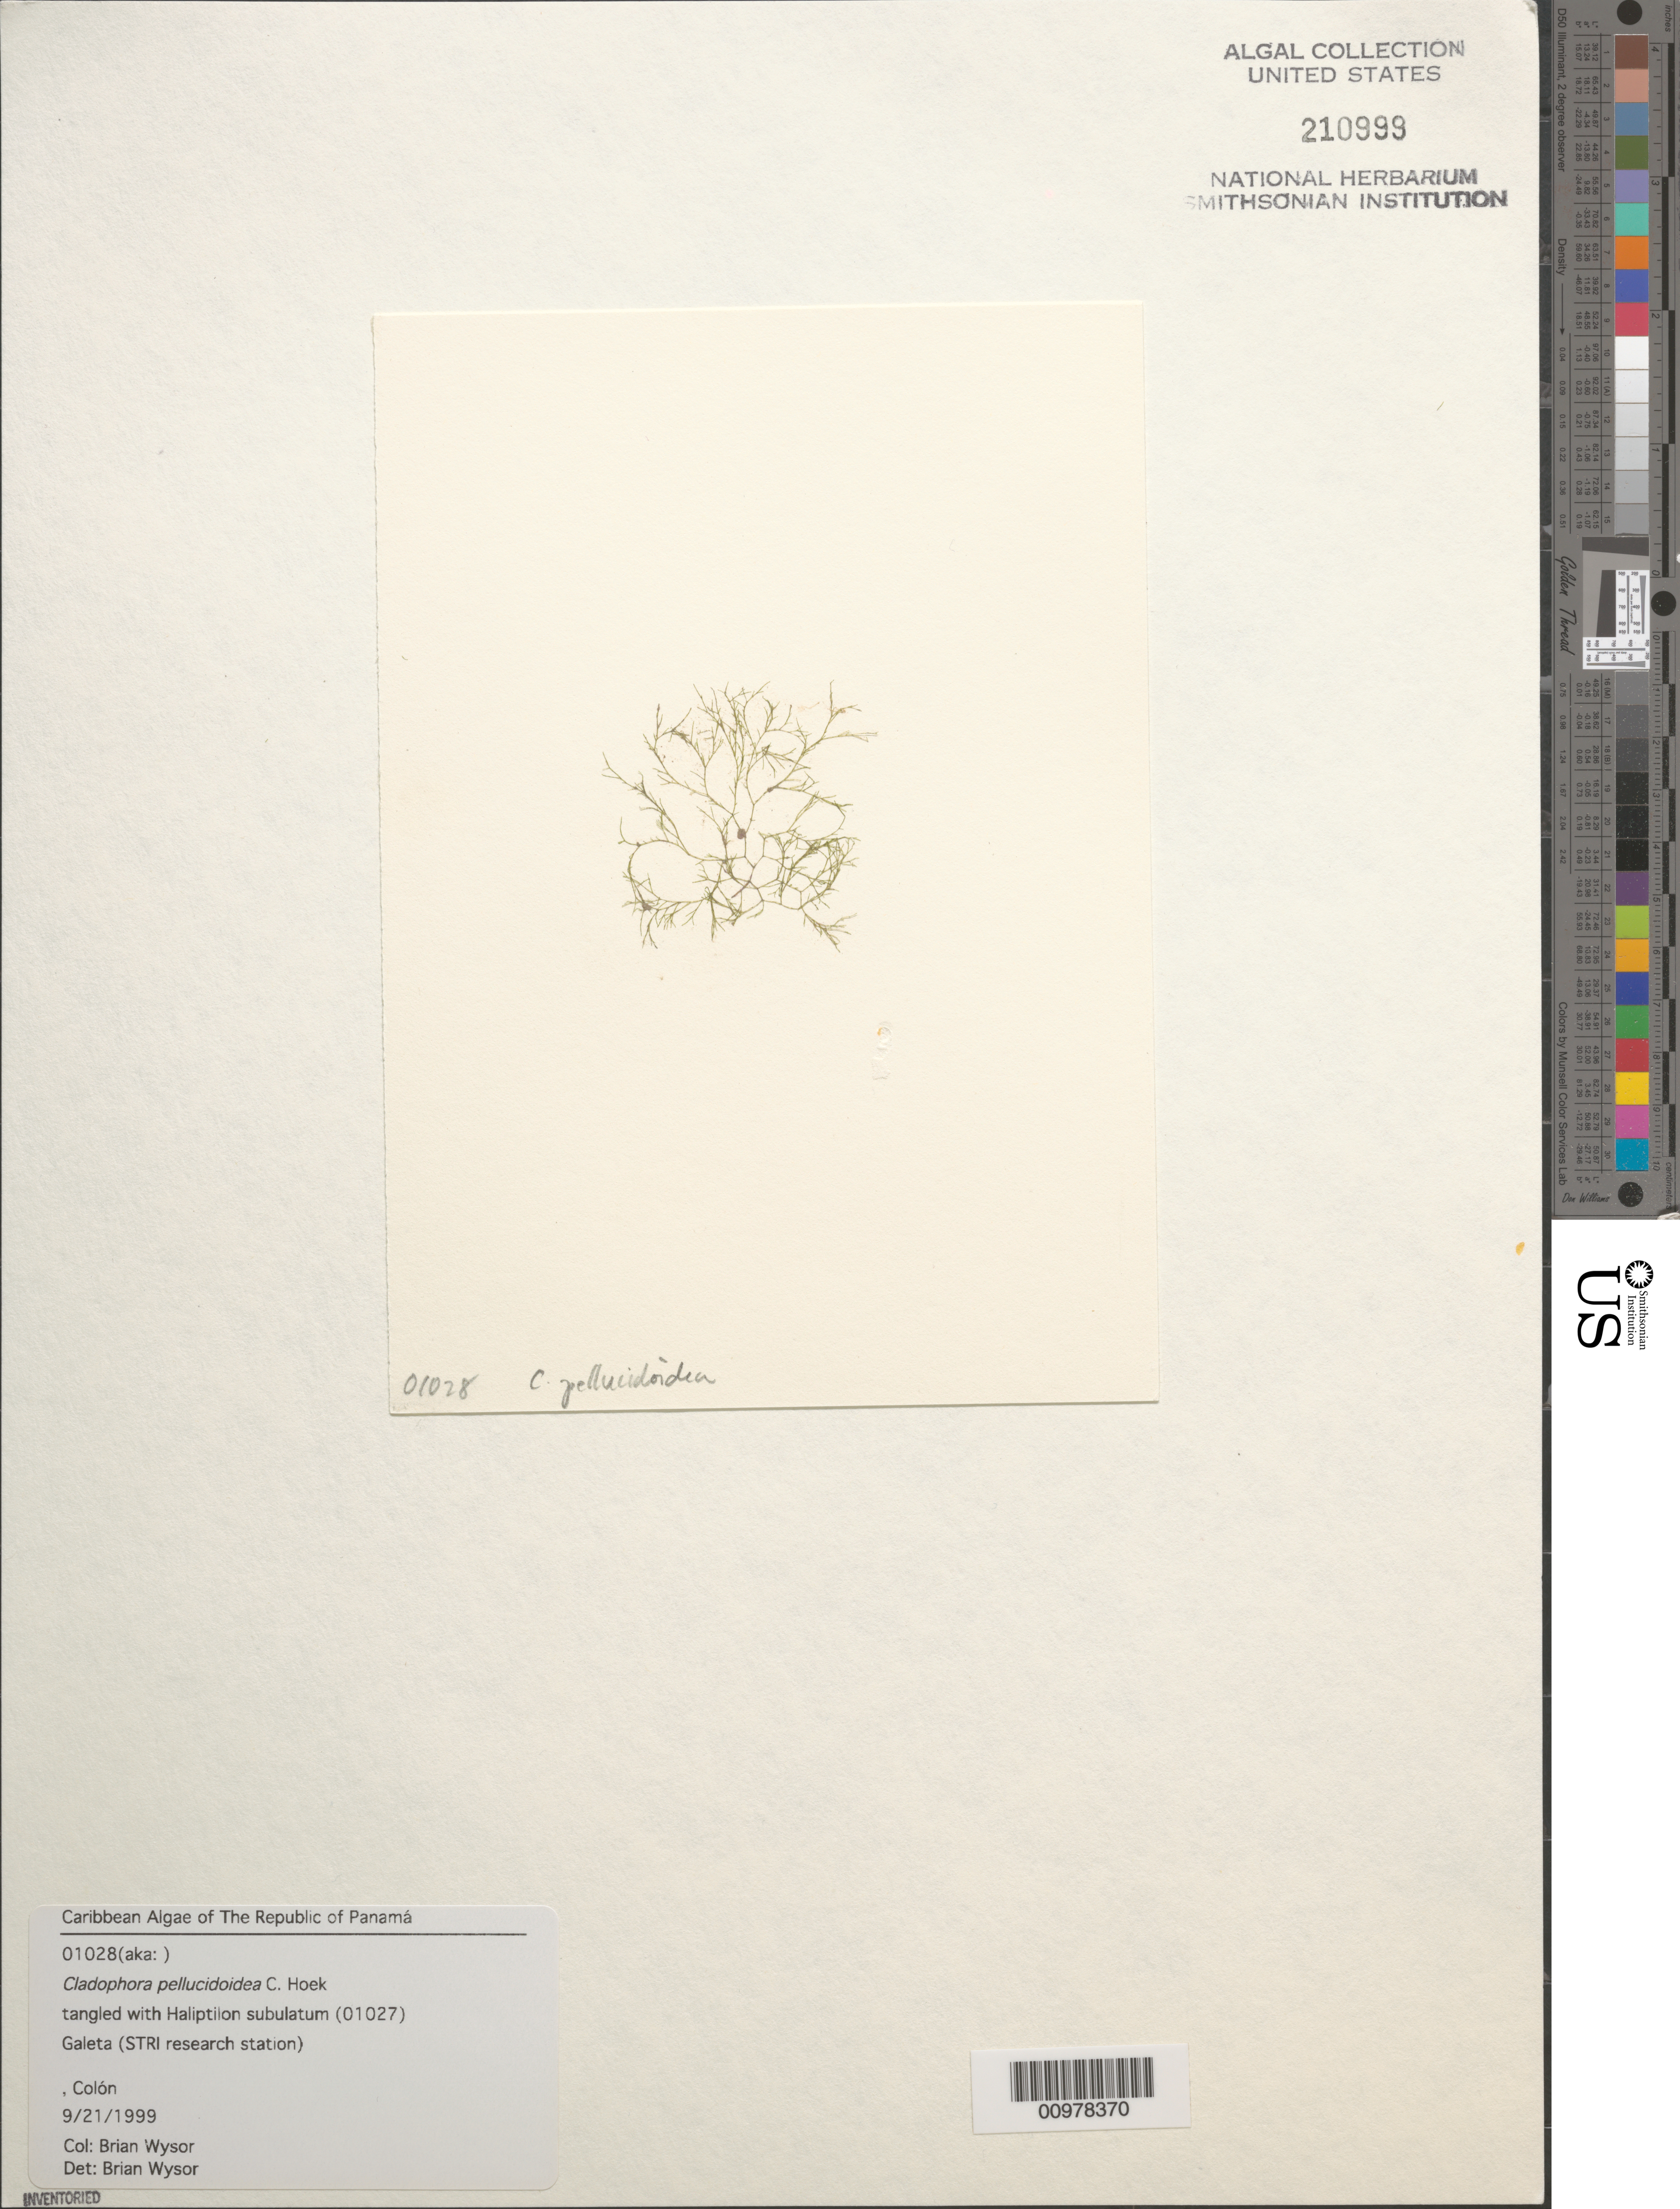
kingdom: Plantae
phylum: Chlorophyta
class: Ulvophyceae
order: Cladophorales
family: Cladophoraceae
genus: Lychaete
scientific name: Lychaete pellucida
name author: (Hudson) M.J. Wynne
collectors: B. Wysor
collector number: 01028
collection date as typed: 21 Sep 1999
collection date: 1999-09-21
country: Panama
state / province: Colón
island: Galeta Island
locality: STRI (Smithsonian Tropical Research Institute) research station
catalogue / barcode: US 210999